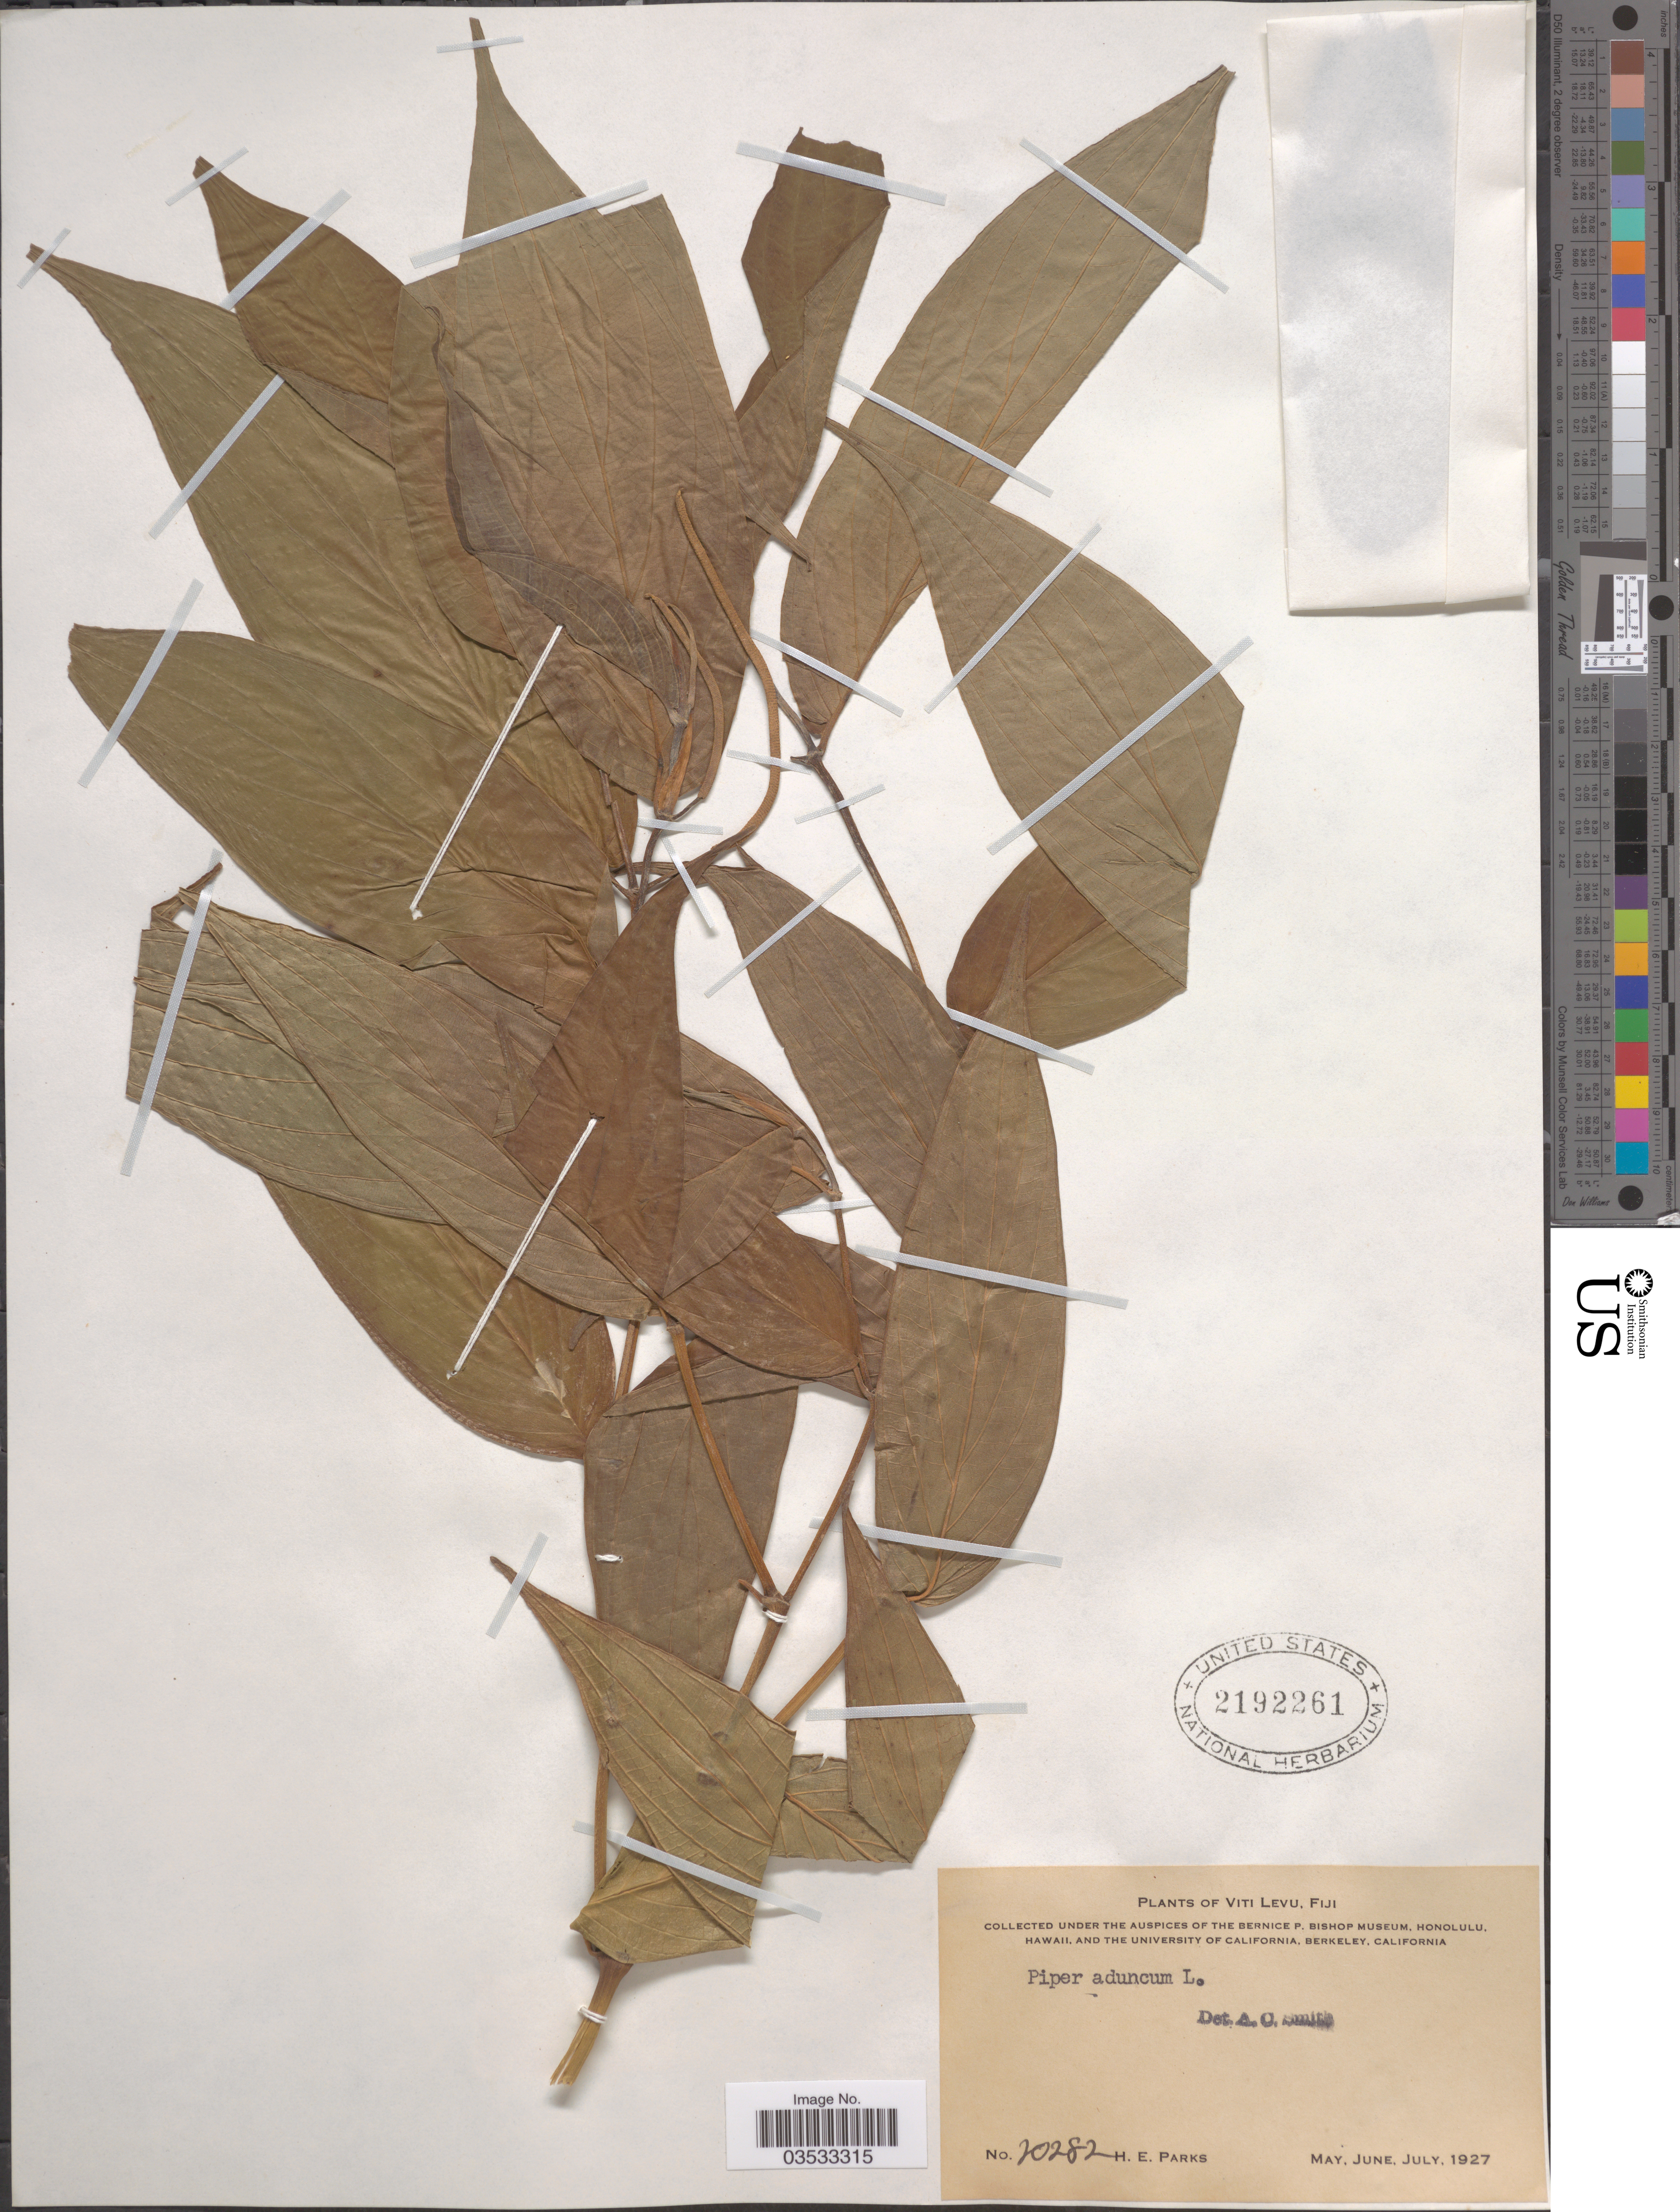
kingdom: Plantae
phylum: Tracheophyta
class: Magnoliopsida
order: Piperales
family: Piperaceae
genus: Piper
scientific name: Piper aduncum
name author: L.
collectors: H. E. Parks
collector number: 20282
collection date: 1927-05/1927-07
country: Fiji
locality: Viti Levu.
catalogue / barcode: US 2192261